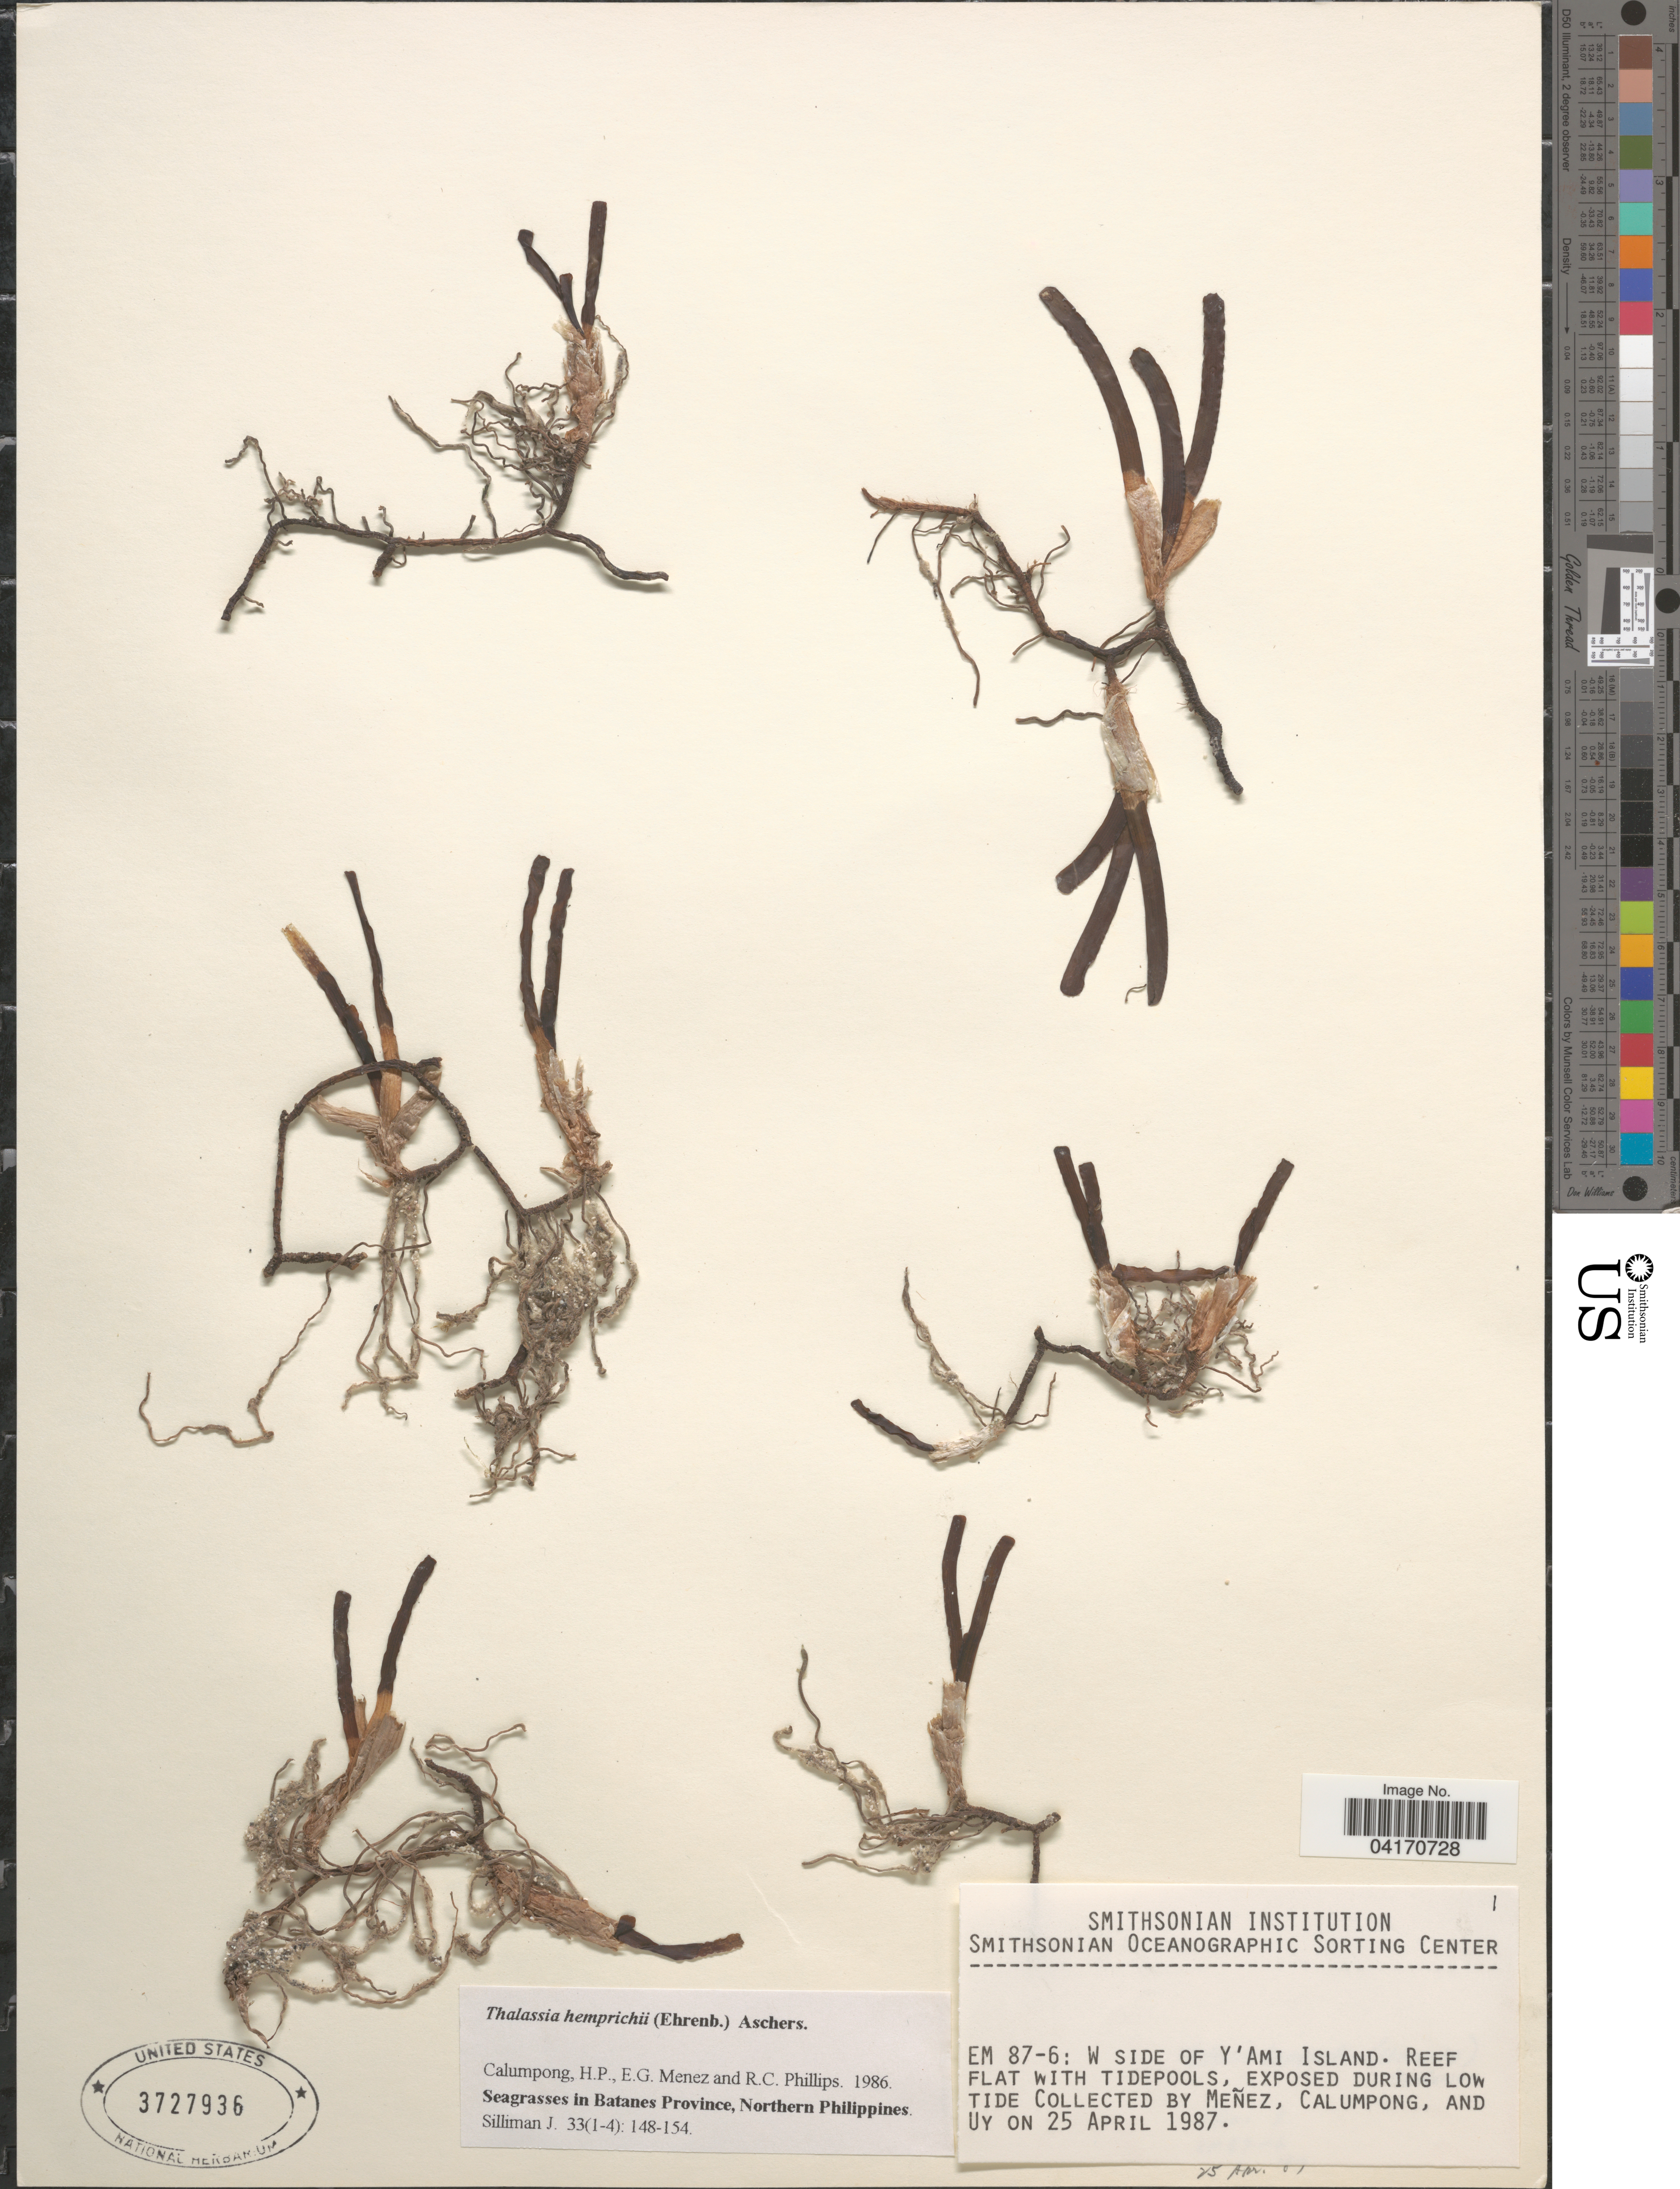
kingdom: Plantae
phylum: Tracheophyta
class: Liliopsida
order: Alismatales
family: Hydrocharitaceae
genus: Thalassia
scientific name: Thalassia hemprichii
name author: Asch.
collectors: Menez, Calumpong & Uy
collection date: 1987-04-25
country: Philippines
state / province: Cagayan Valley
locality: EM 87-6: W side of Y'Ami Island.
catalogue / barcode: US 3727936